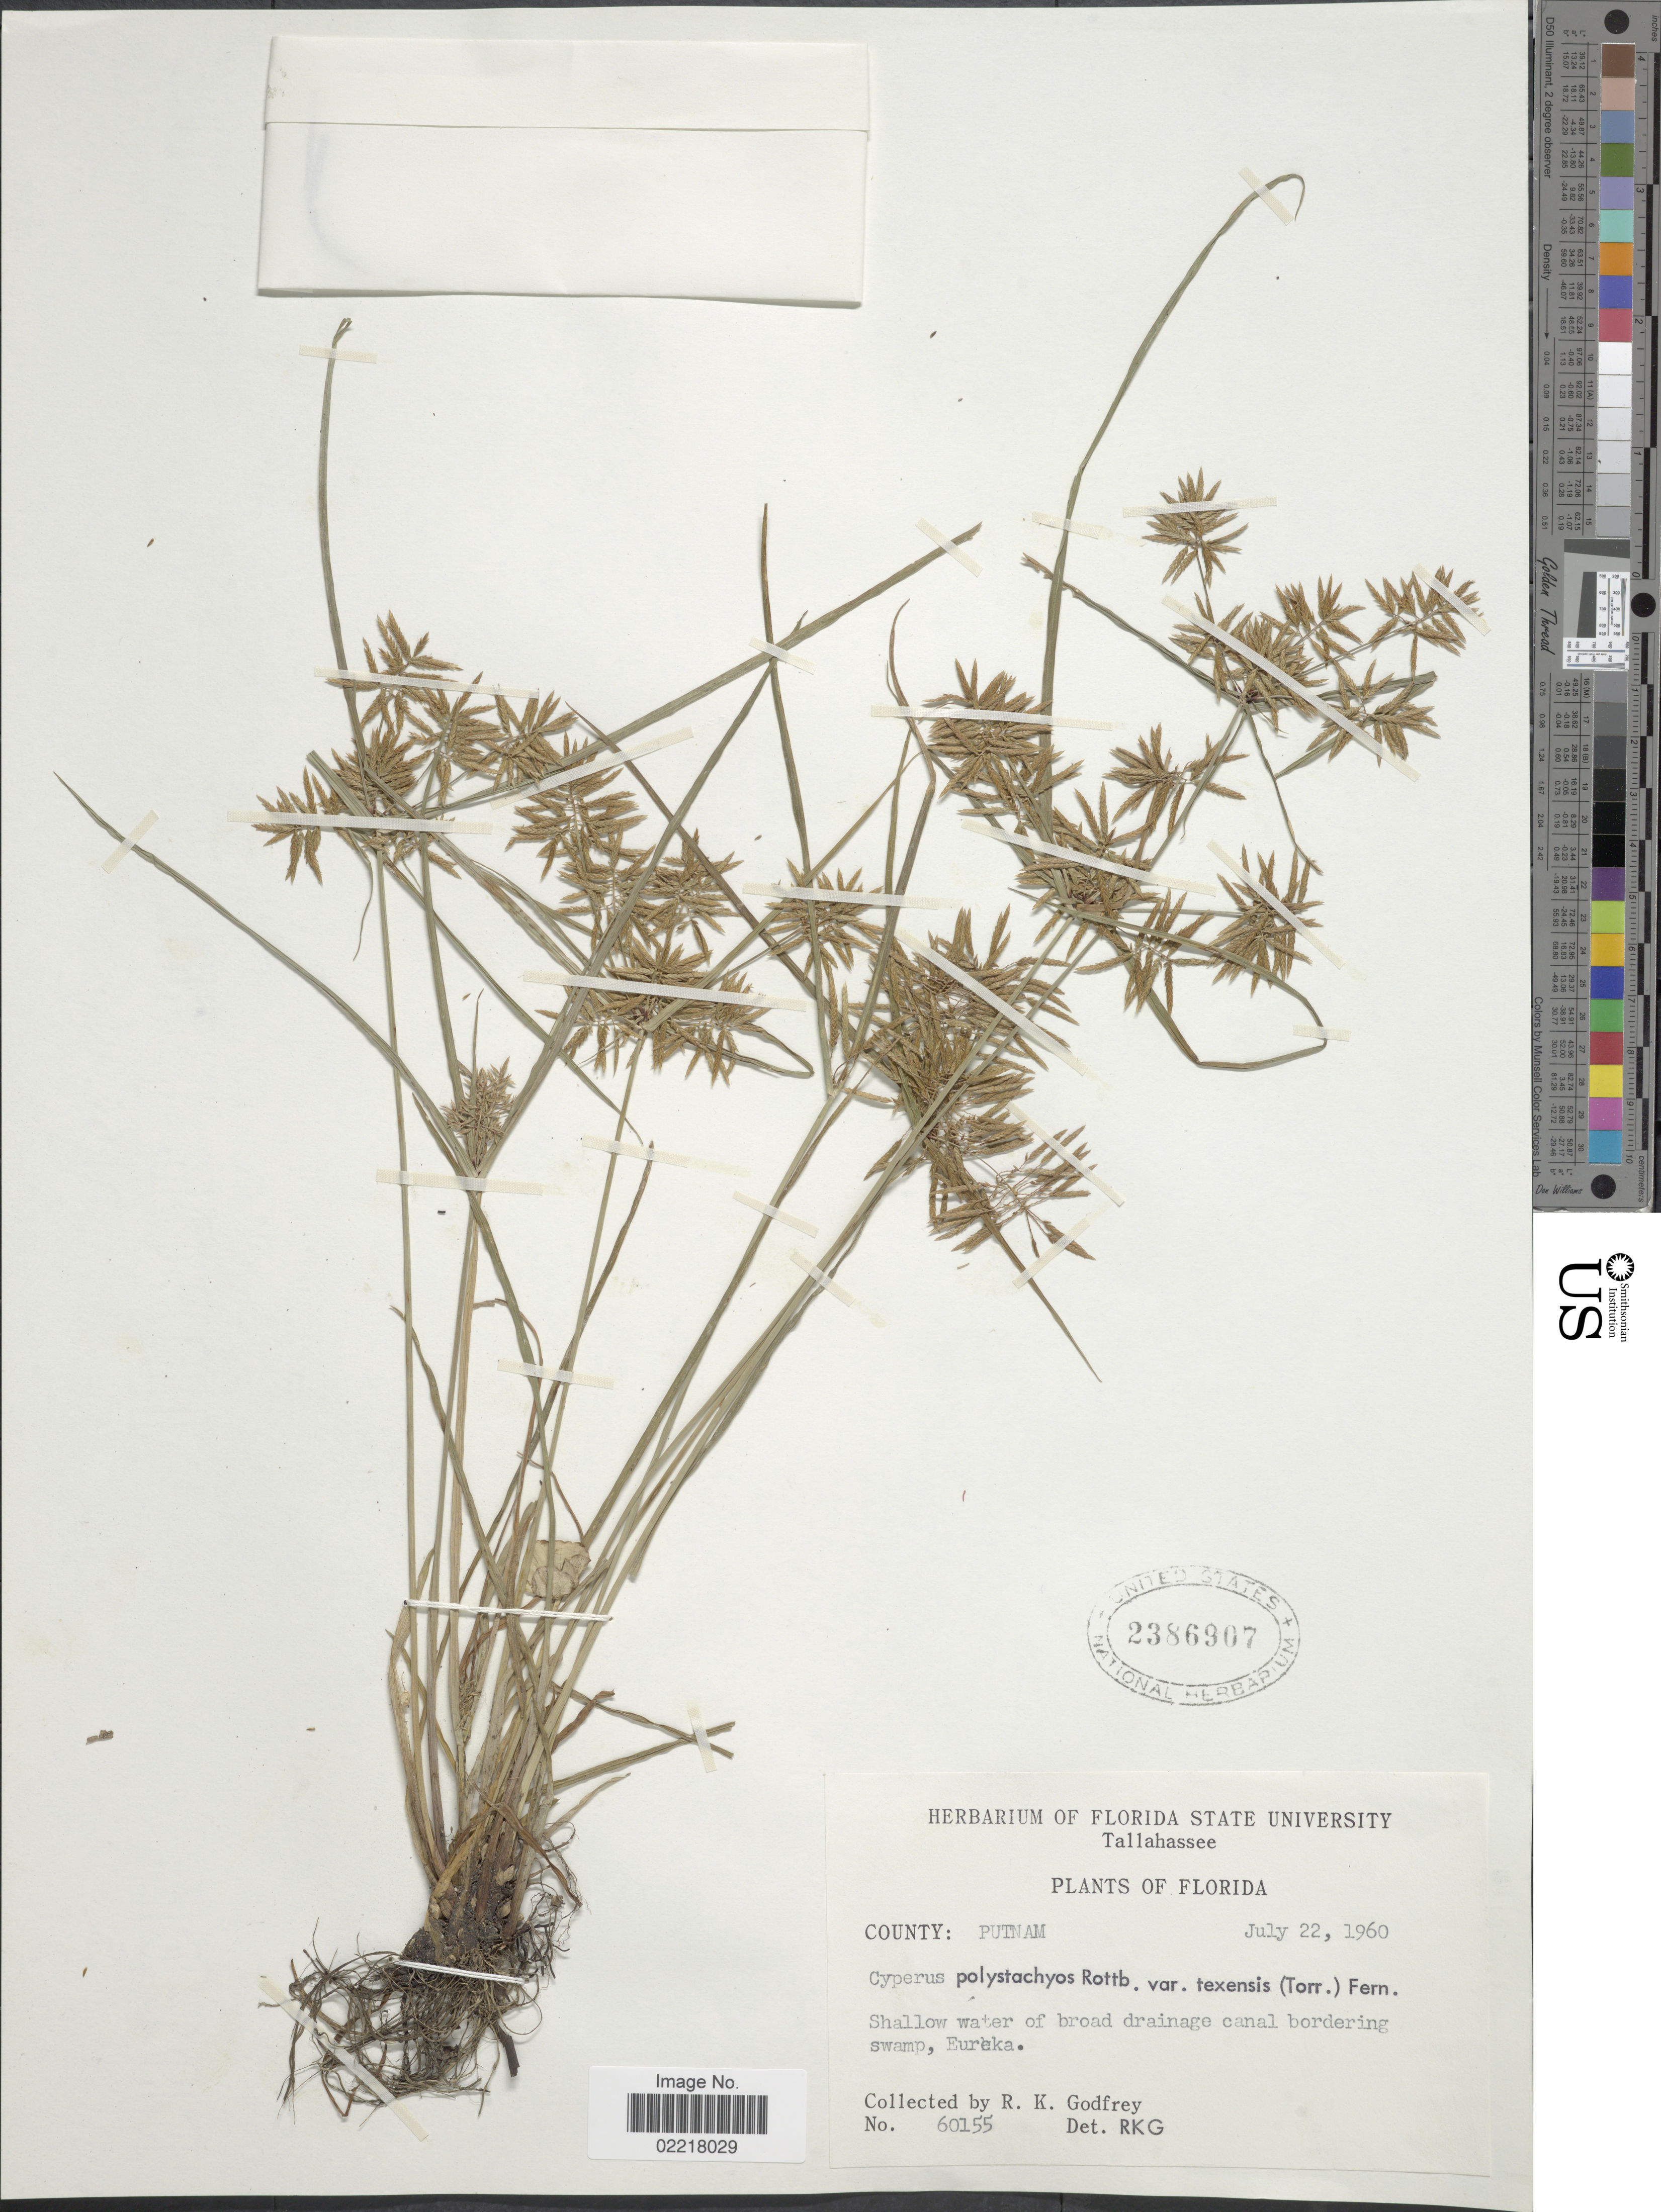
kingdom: Plantae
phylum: Tracheophyta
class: Liliopsida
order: Poales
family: Cyperaceae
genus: Cyperus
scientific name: Cyperus polystachyos var. texensis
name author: (Torr.) Fernald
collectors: R. K. Godfrey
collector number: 60155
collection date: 1960-07-22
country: United States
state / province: Florida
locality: County: Putnam. Shallow water of broad drainage canal bordering swamp, Eureka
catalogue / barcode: US 2386907